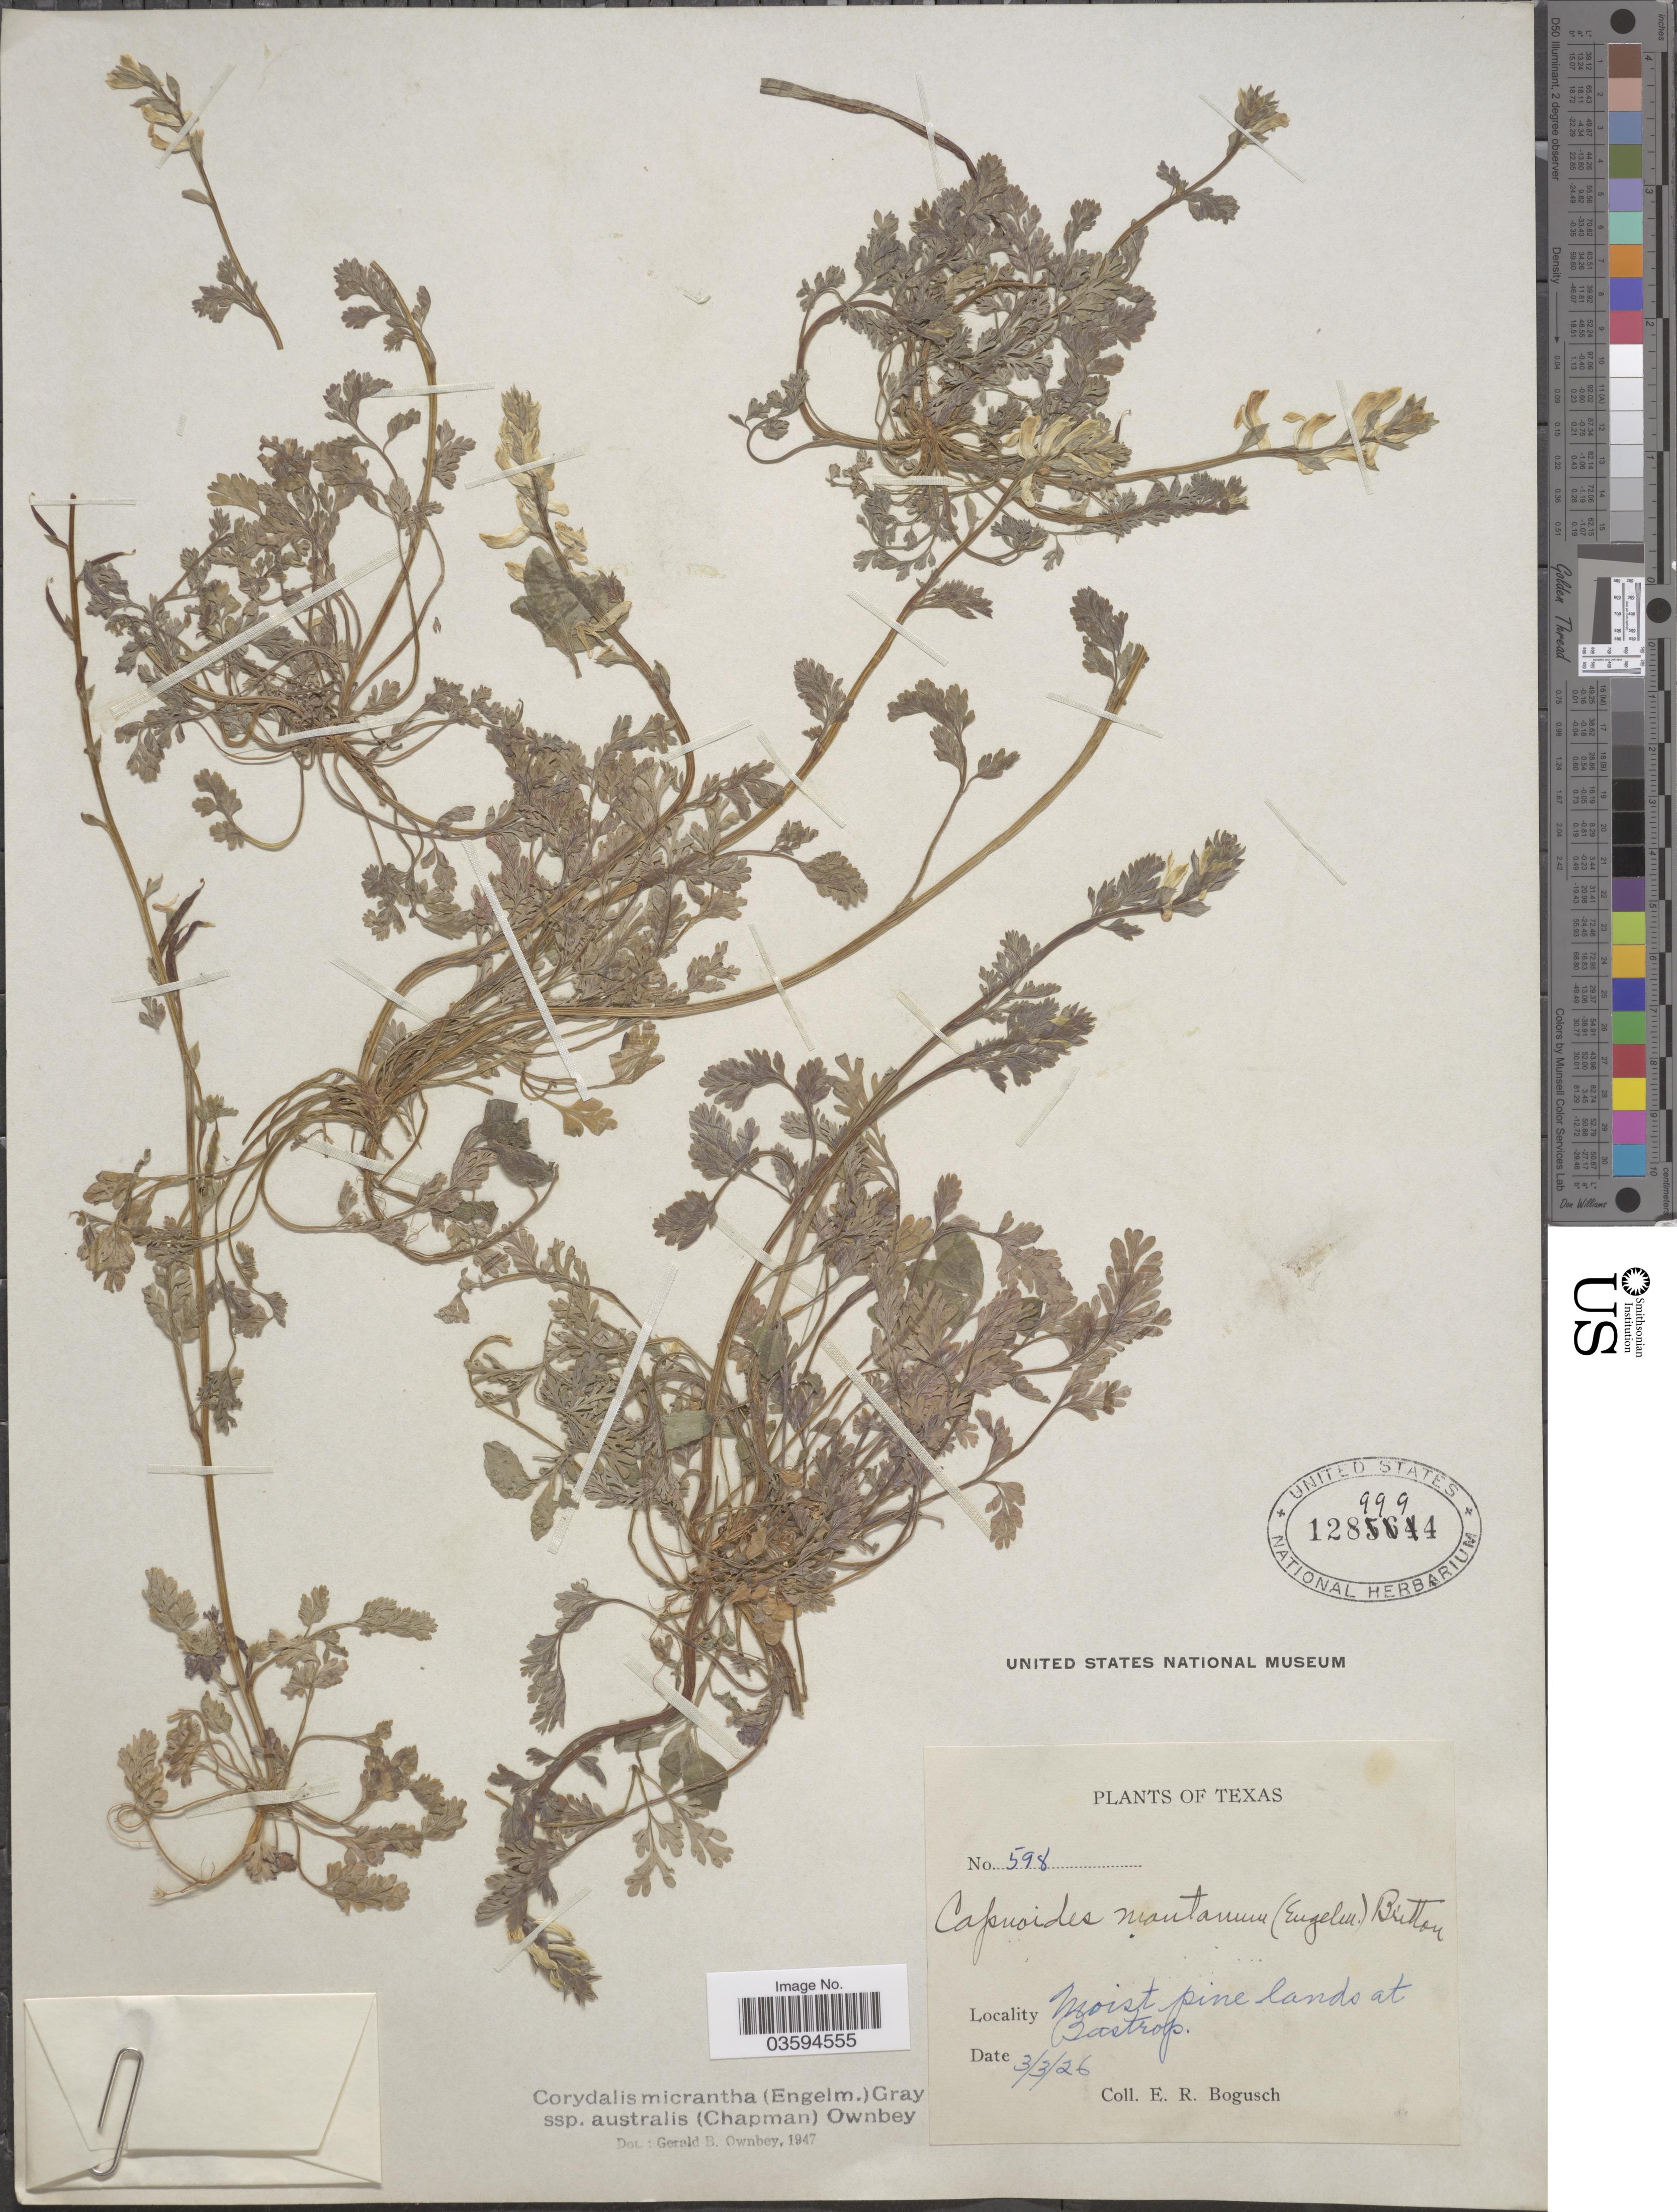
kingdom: Plantae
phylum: Tracheophyta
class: Magnoliopsida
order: Ranunculales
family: Papaveraceae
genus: Corydalis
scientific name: Corydalis micrantha subsp. australis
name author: (Chapm.) G.B. Ownbey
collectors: E. Bogusch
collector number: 598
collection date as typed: Transcribed d/m/y: 3/3/26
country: United States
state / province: Texas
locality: Bastrop.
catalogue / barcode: US 1289994